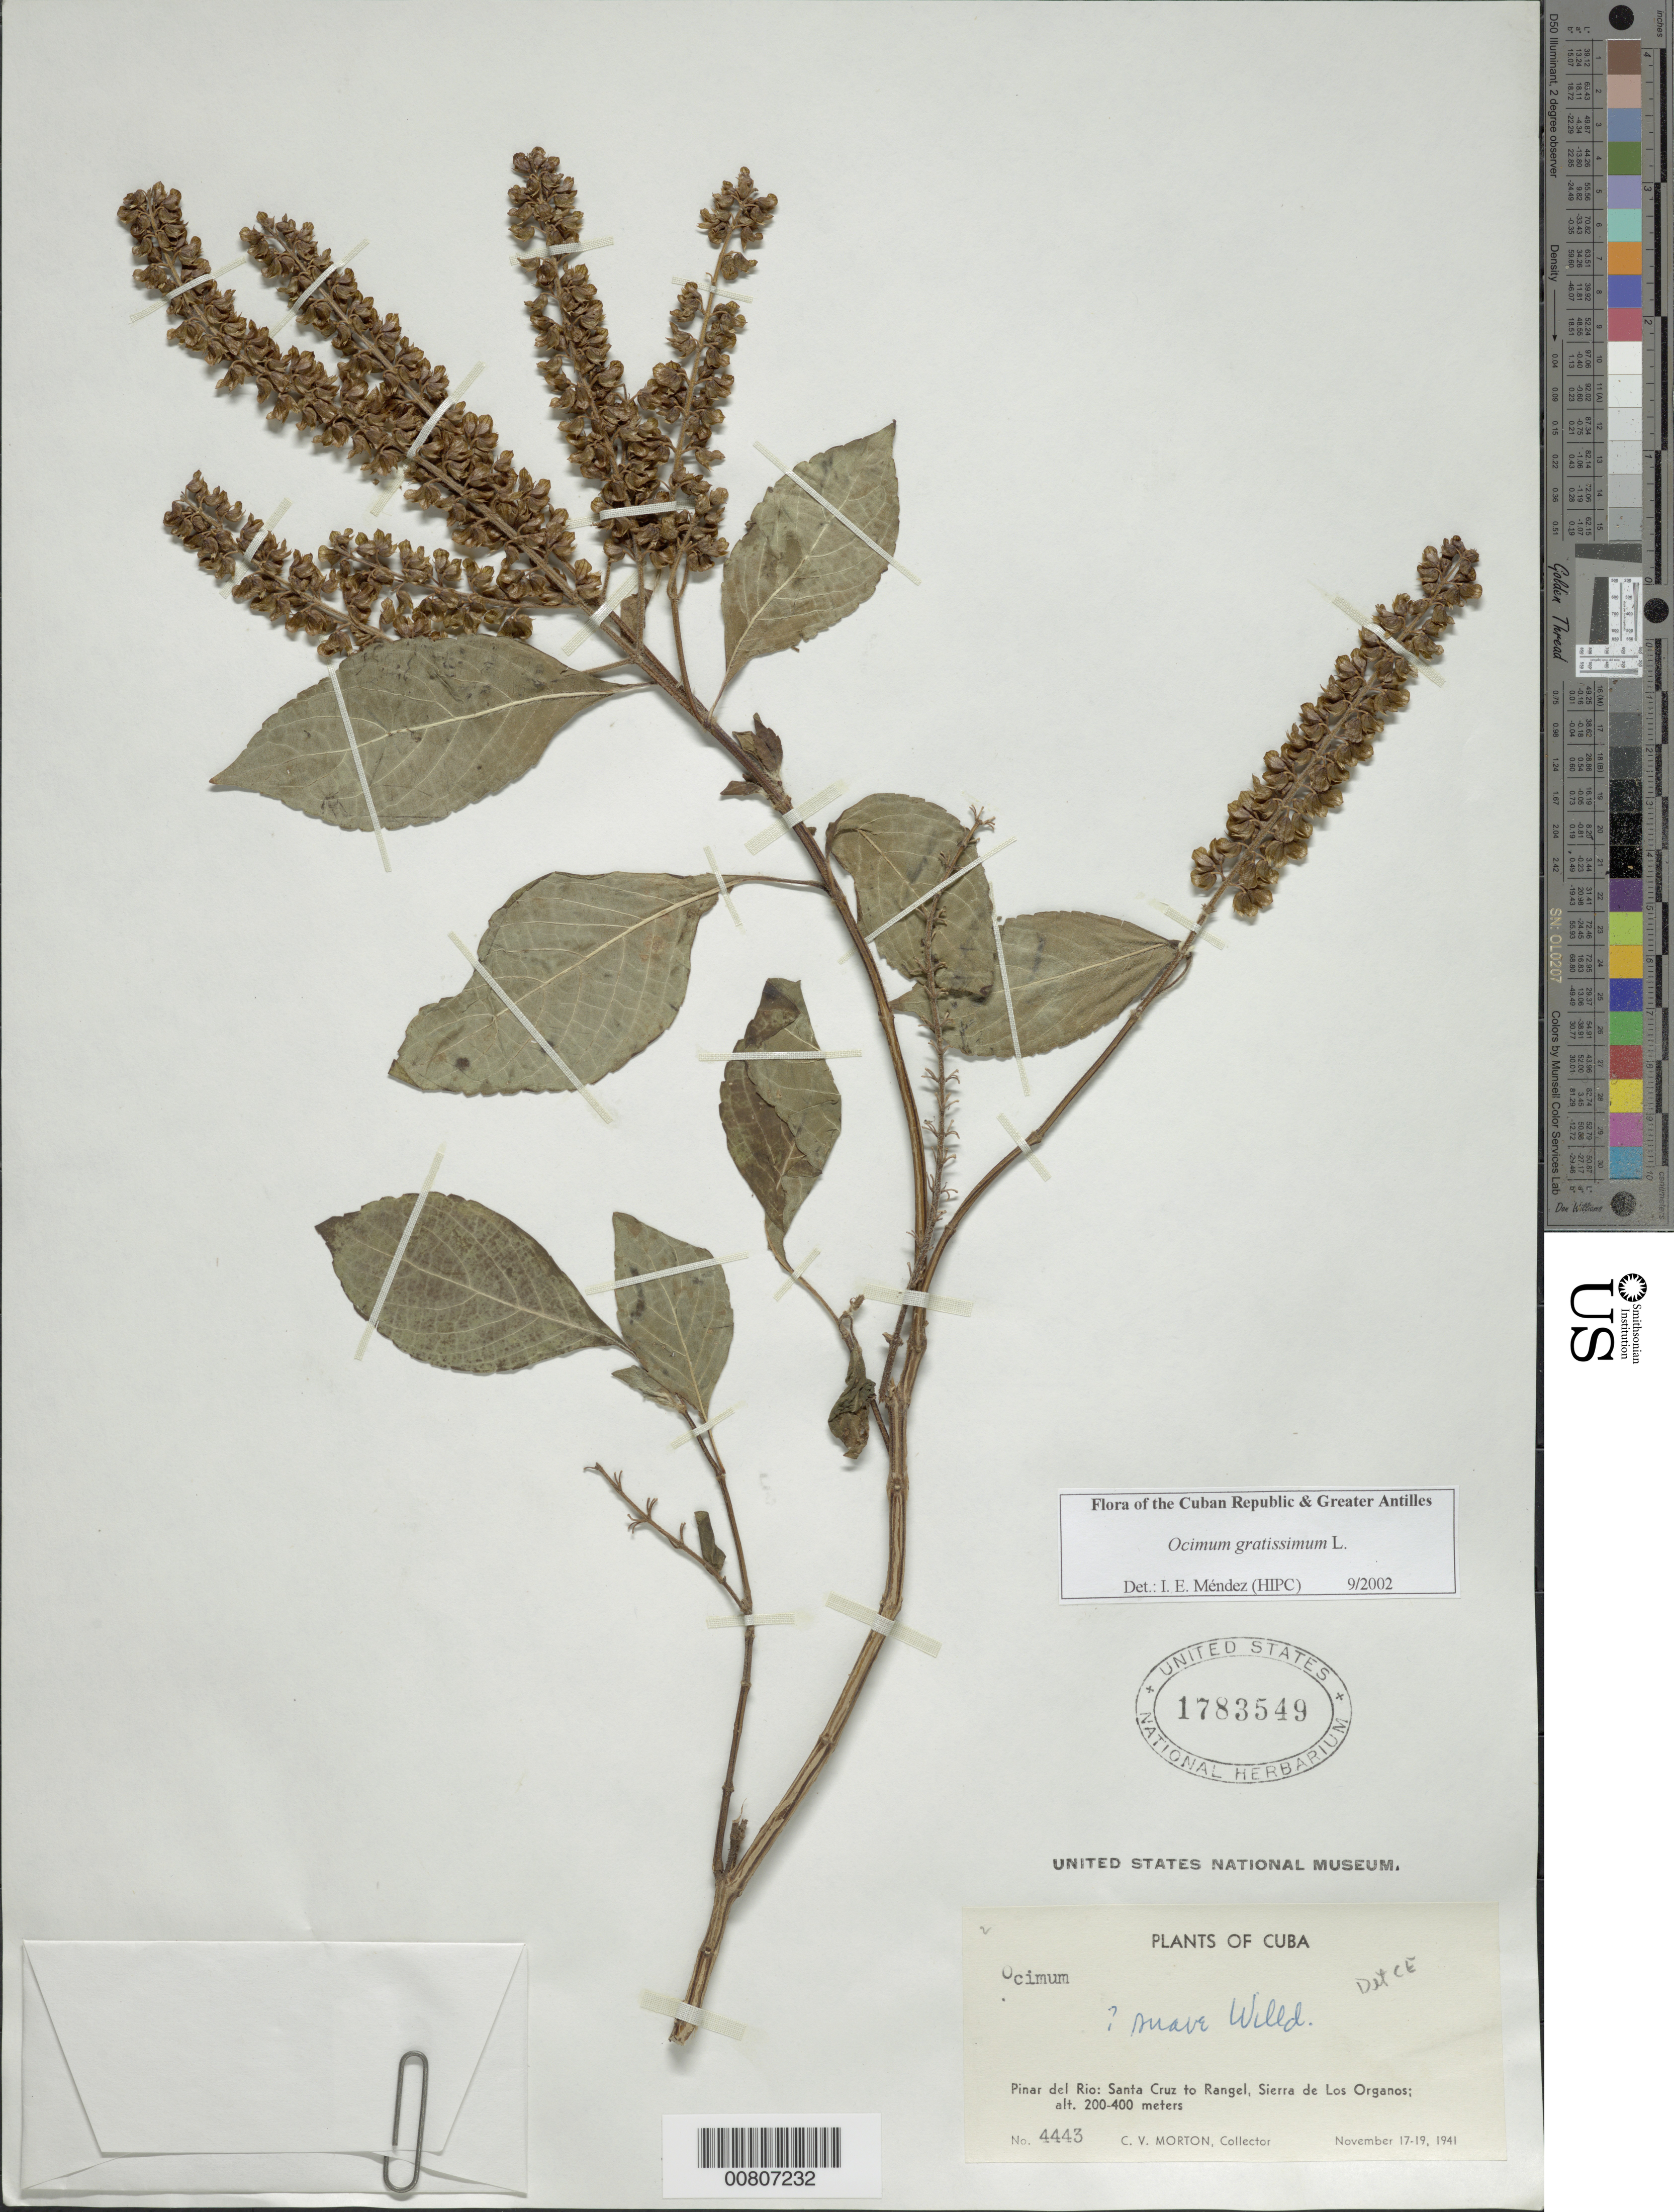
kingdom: Plantae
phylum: Tracheophyta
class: Magnoliopsida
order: Lamiales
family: Lamiaceae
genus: Ocimum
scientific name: Ocimum gratissimum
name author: L.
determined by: Méndez, Isidro E., (HIPC)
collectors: C. V. Morton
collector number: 4443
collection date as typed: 17 Nov 1941 to 19 Nov 1941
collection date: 1941-11-17/1941-11-19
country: Cuba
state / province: Pinar del Rio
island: Cuba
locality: Santa Cruz to Rangel, Sierra de Los Organos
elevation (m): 200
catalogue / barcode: US 1783549